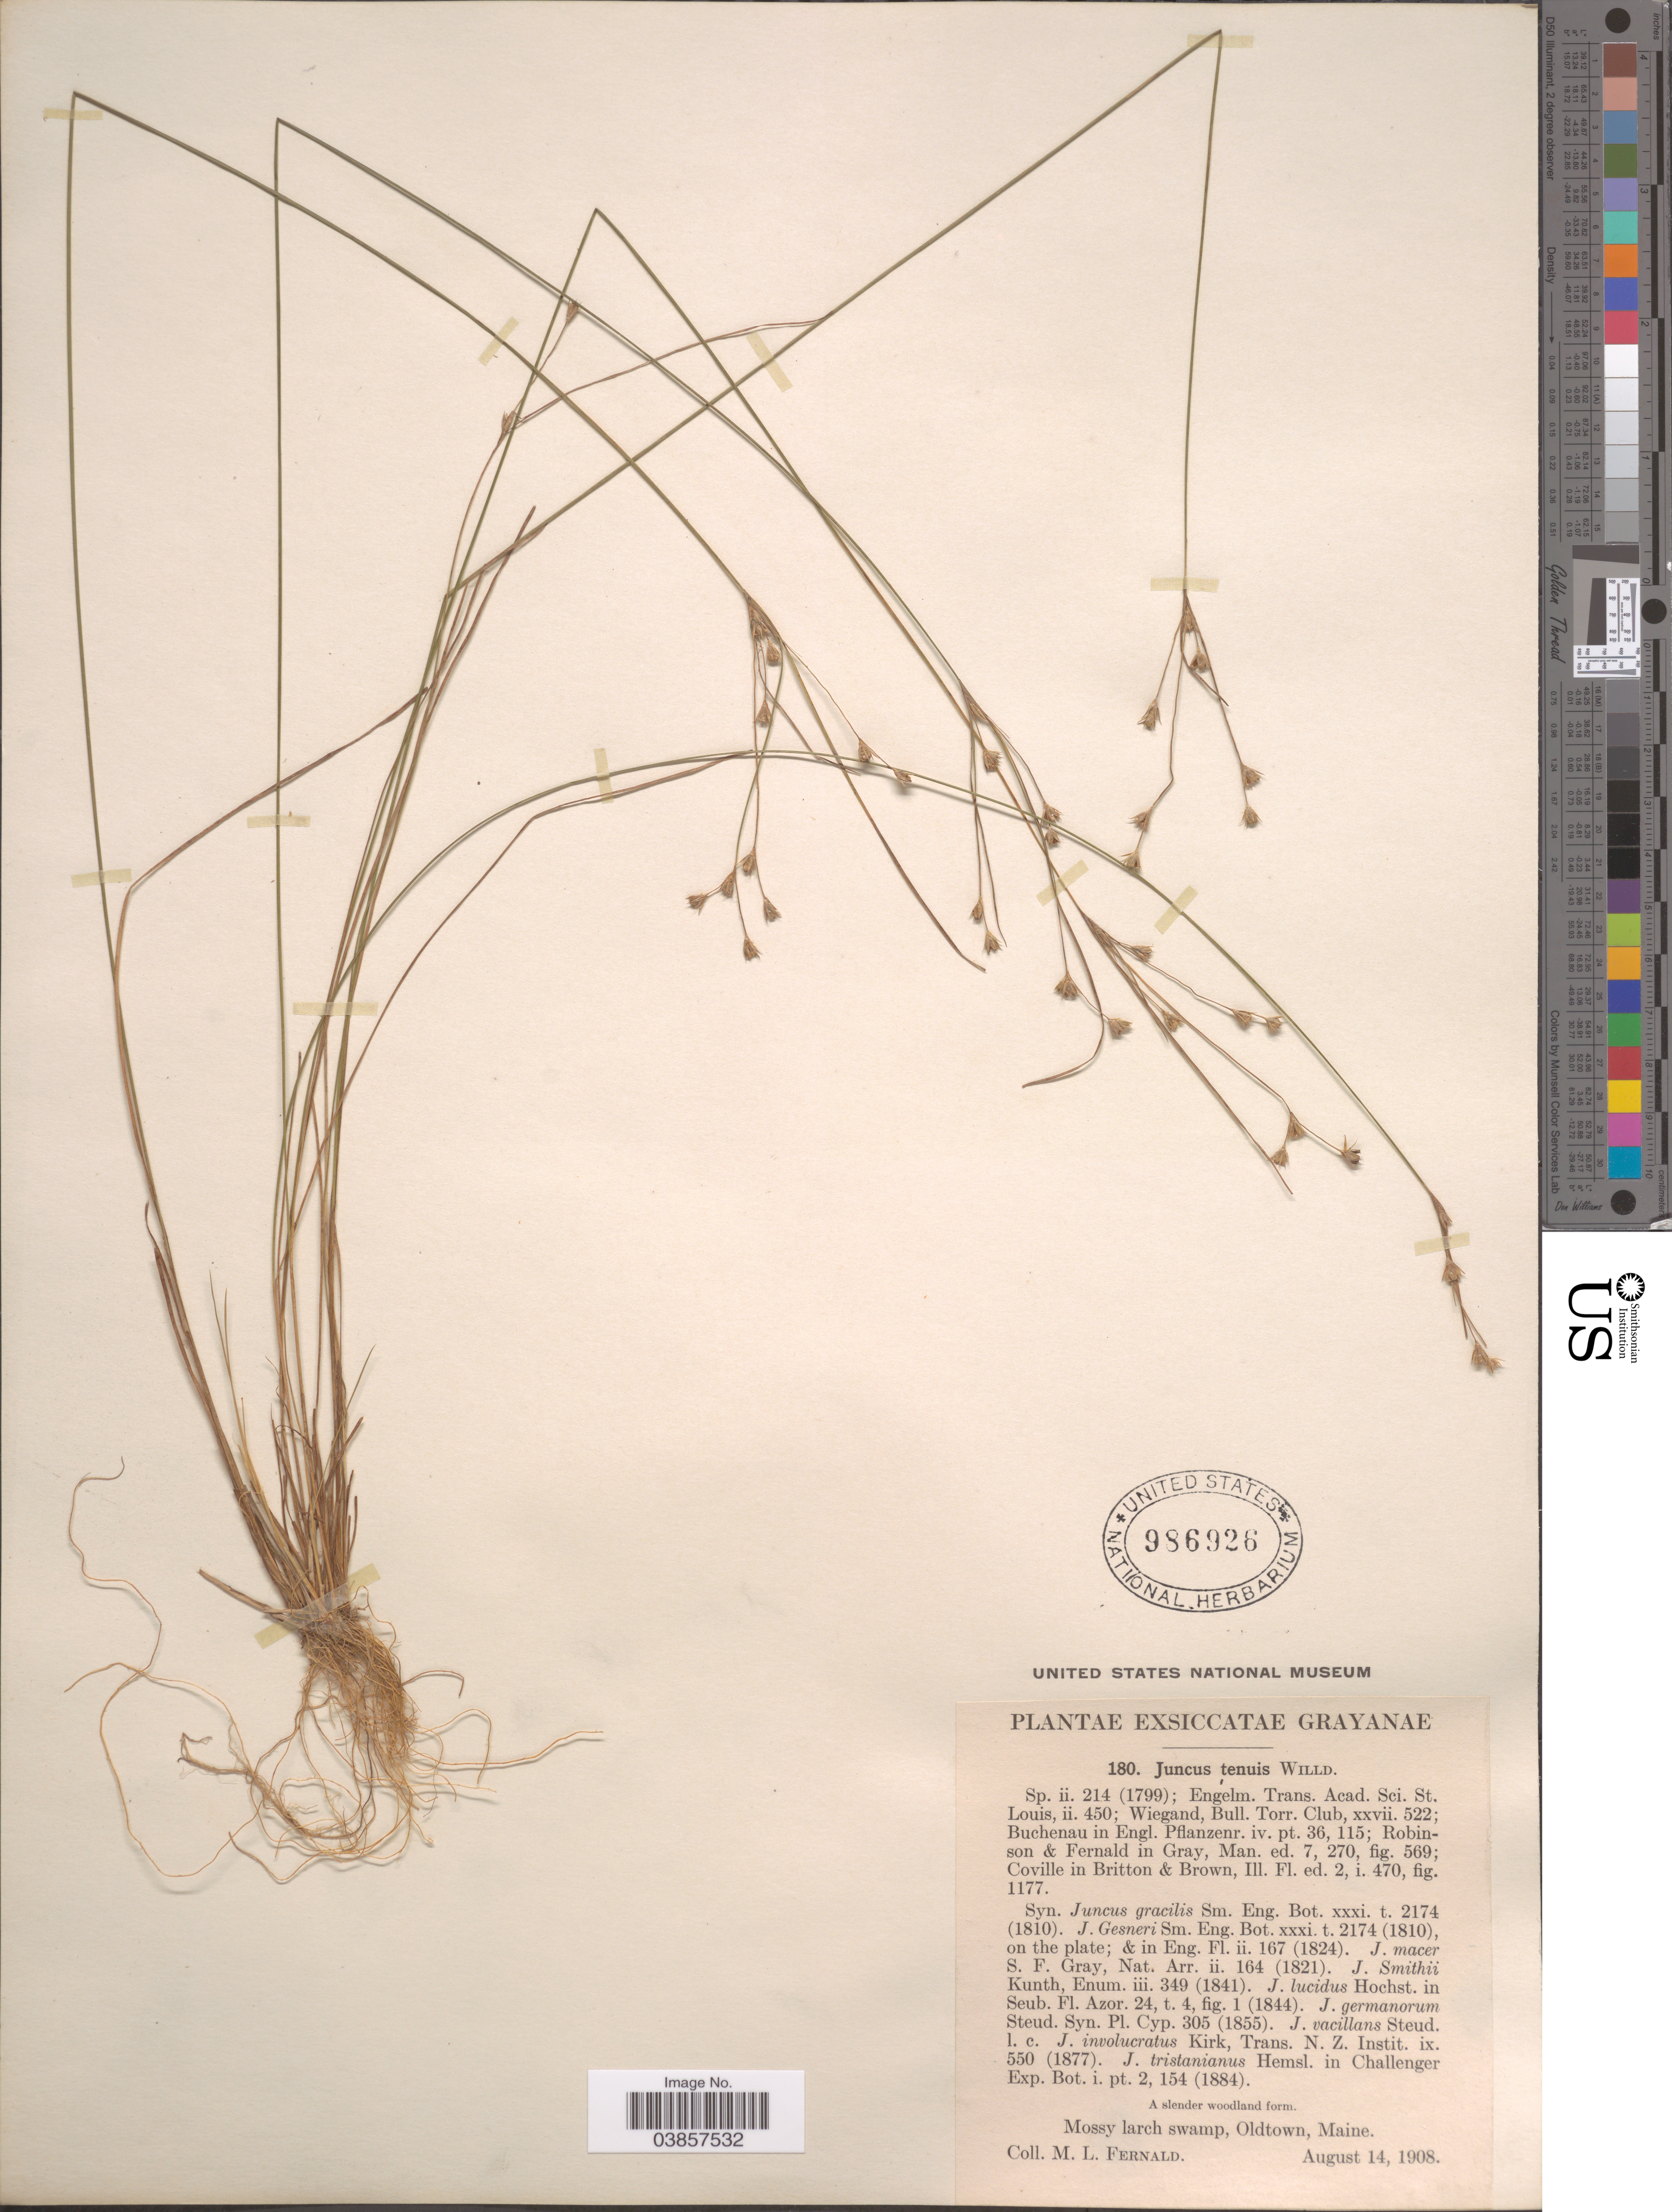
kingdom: Plantae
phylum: Tracheophyta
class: Liliopsida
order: Poales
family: Juncaceae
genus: Juncus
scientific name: Juncus tenuis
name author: Willd.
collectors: M. L. Fernald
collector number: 180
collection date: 1908-08-14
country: United States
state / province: Maine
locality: Oldtown.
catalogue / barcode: US 986926